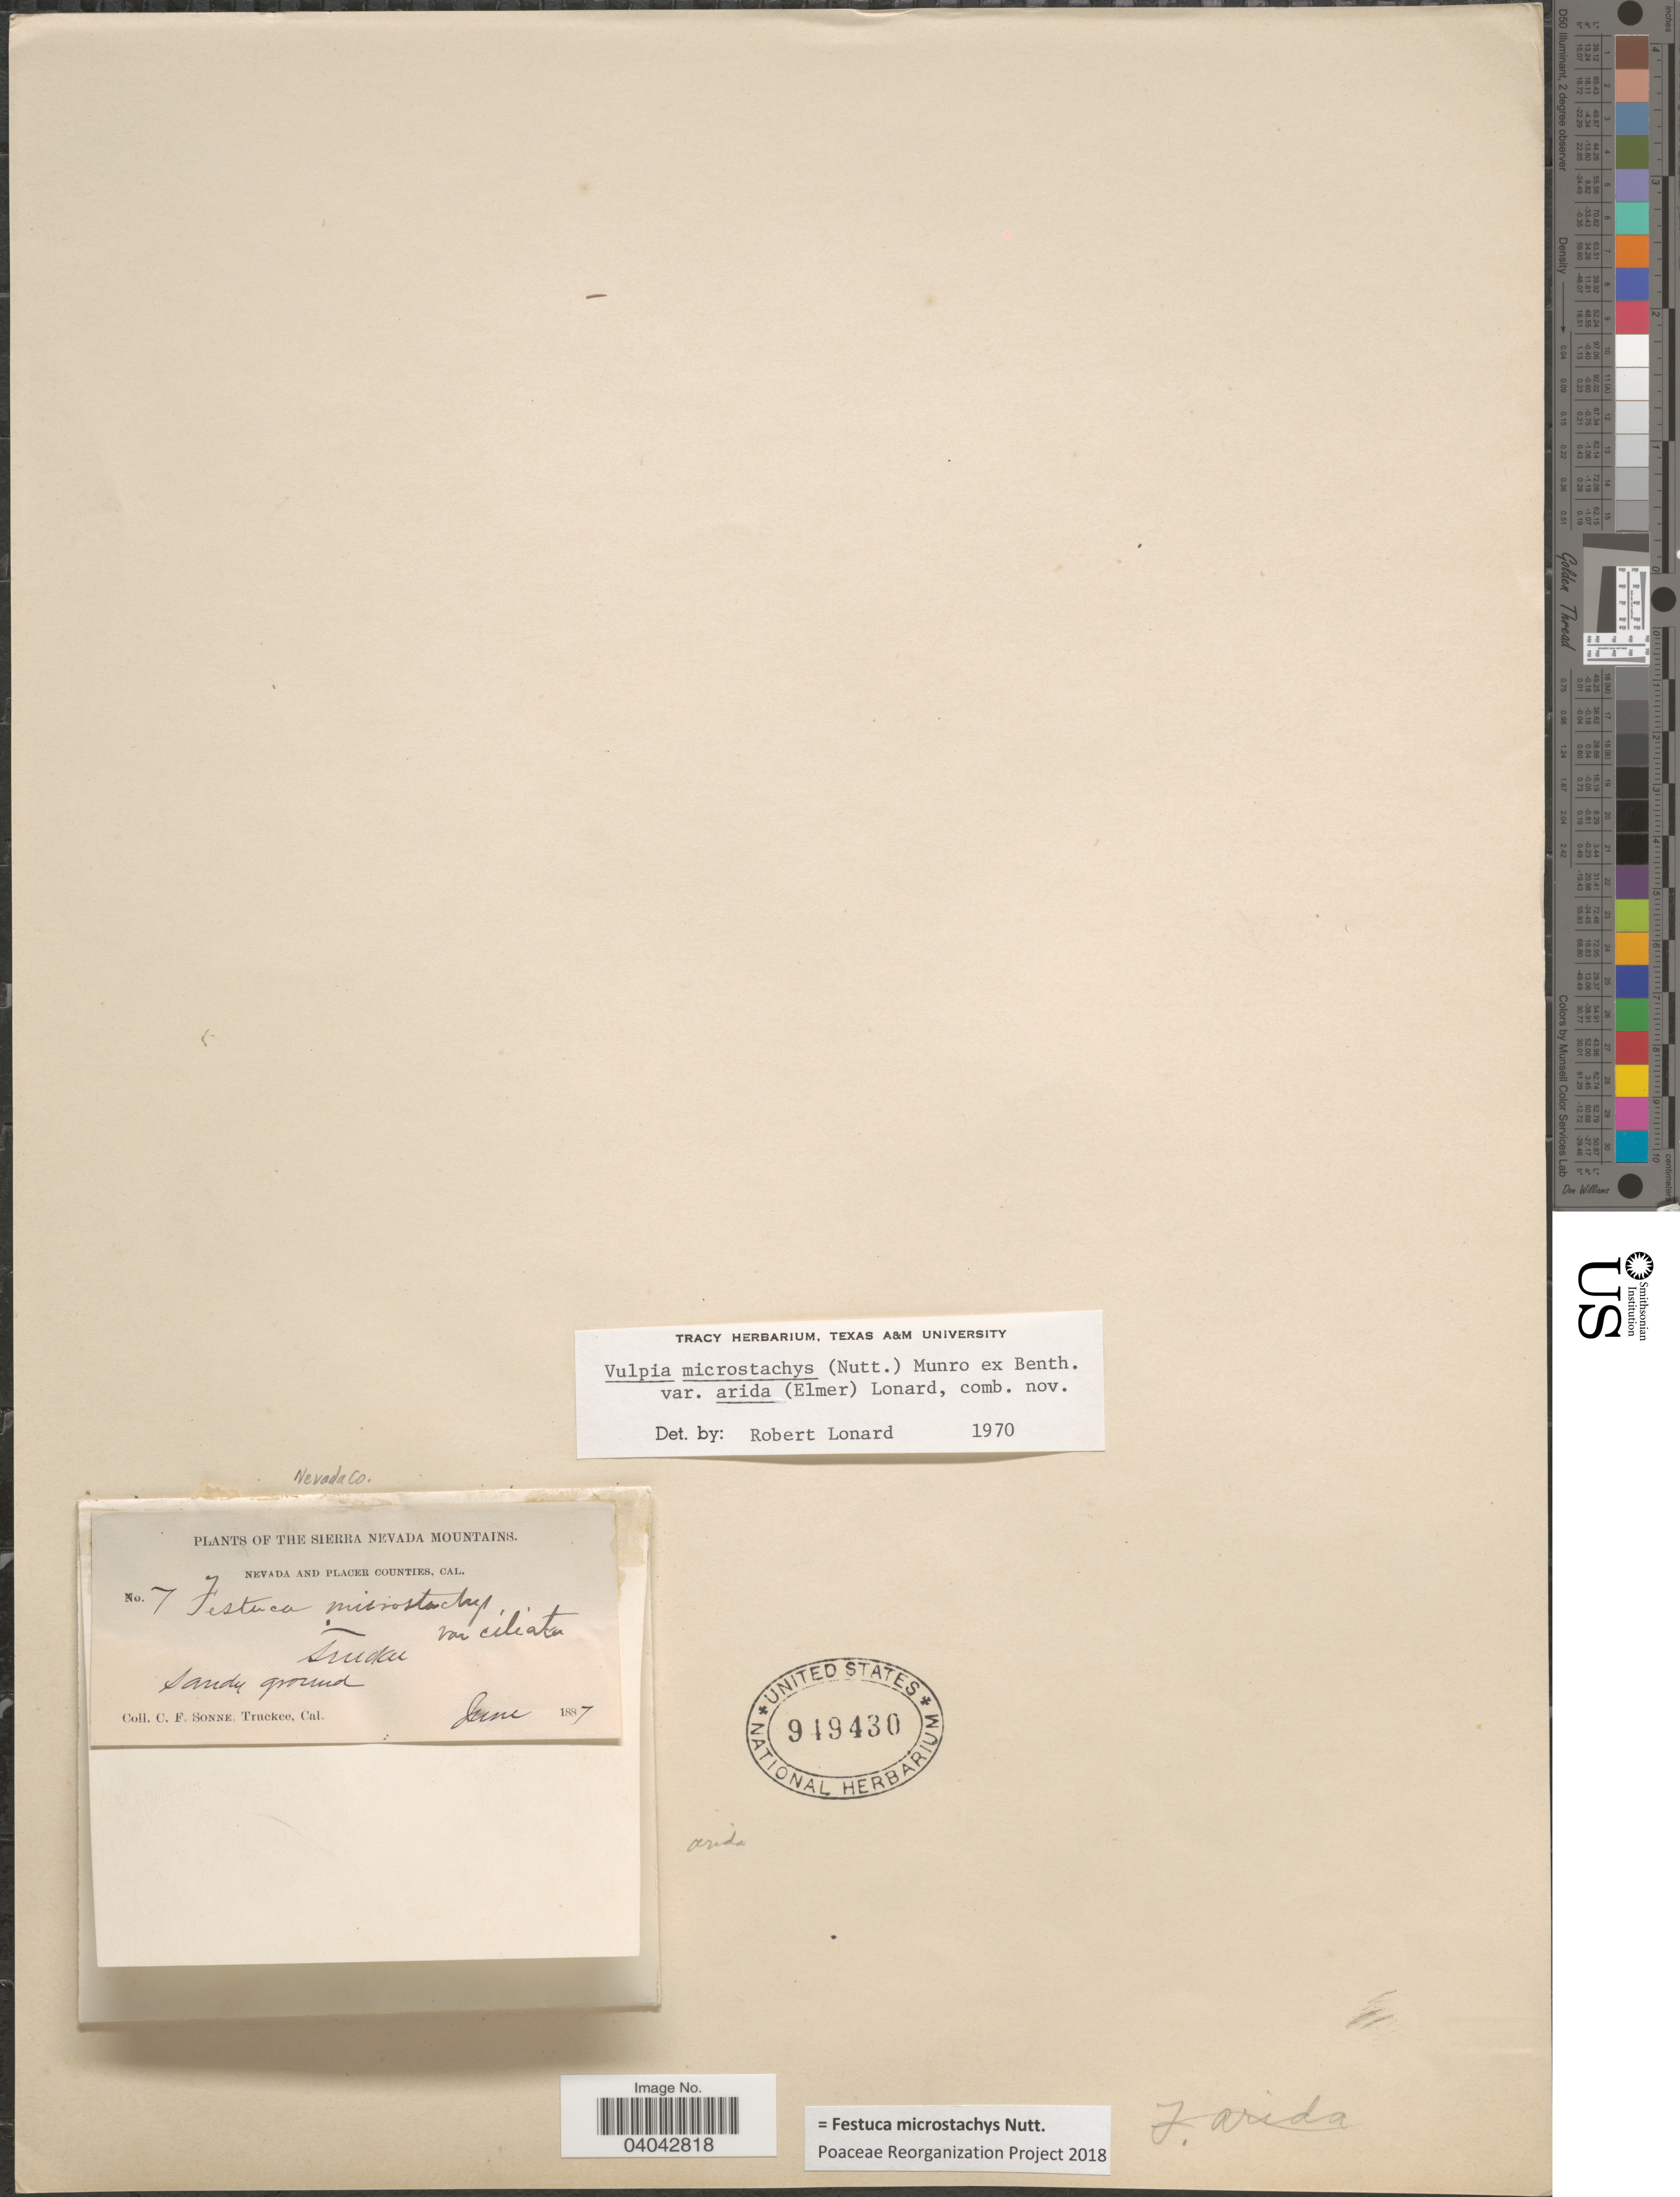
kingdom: Plantae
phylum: Tracheophyta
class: Liliopsida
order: Poales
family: Poaceae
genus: Festuca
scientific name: Festuca microstachys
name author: Nutt.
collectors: C. Sonne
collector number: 7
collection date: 1887-06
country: United States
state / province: California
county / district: Nevada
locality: Sierra Nevada Mountains. Nevada Co. Truckee.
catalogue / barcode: US 949430